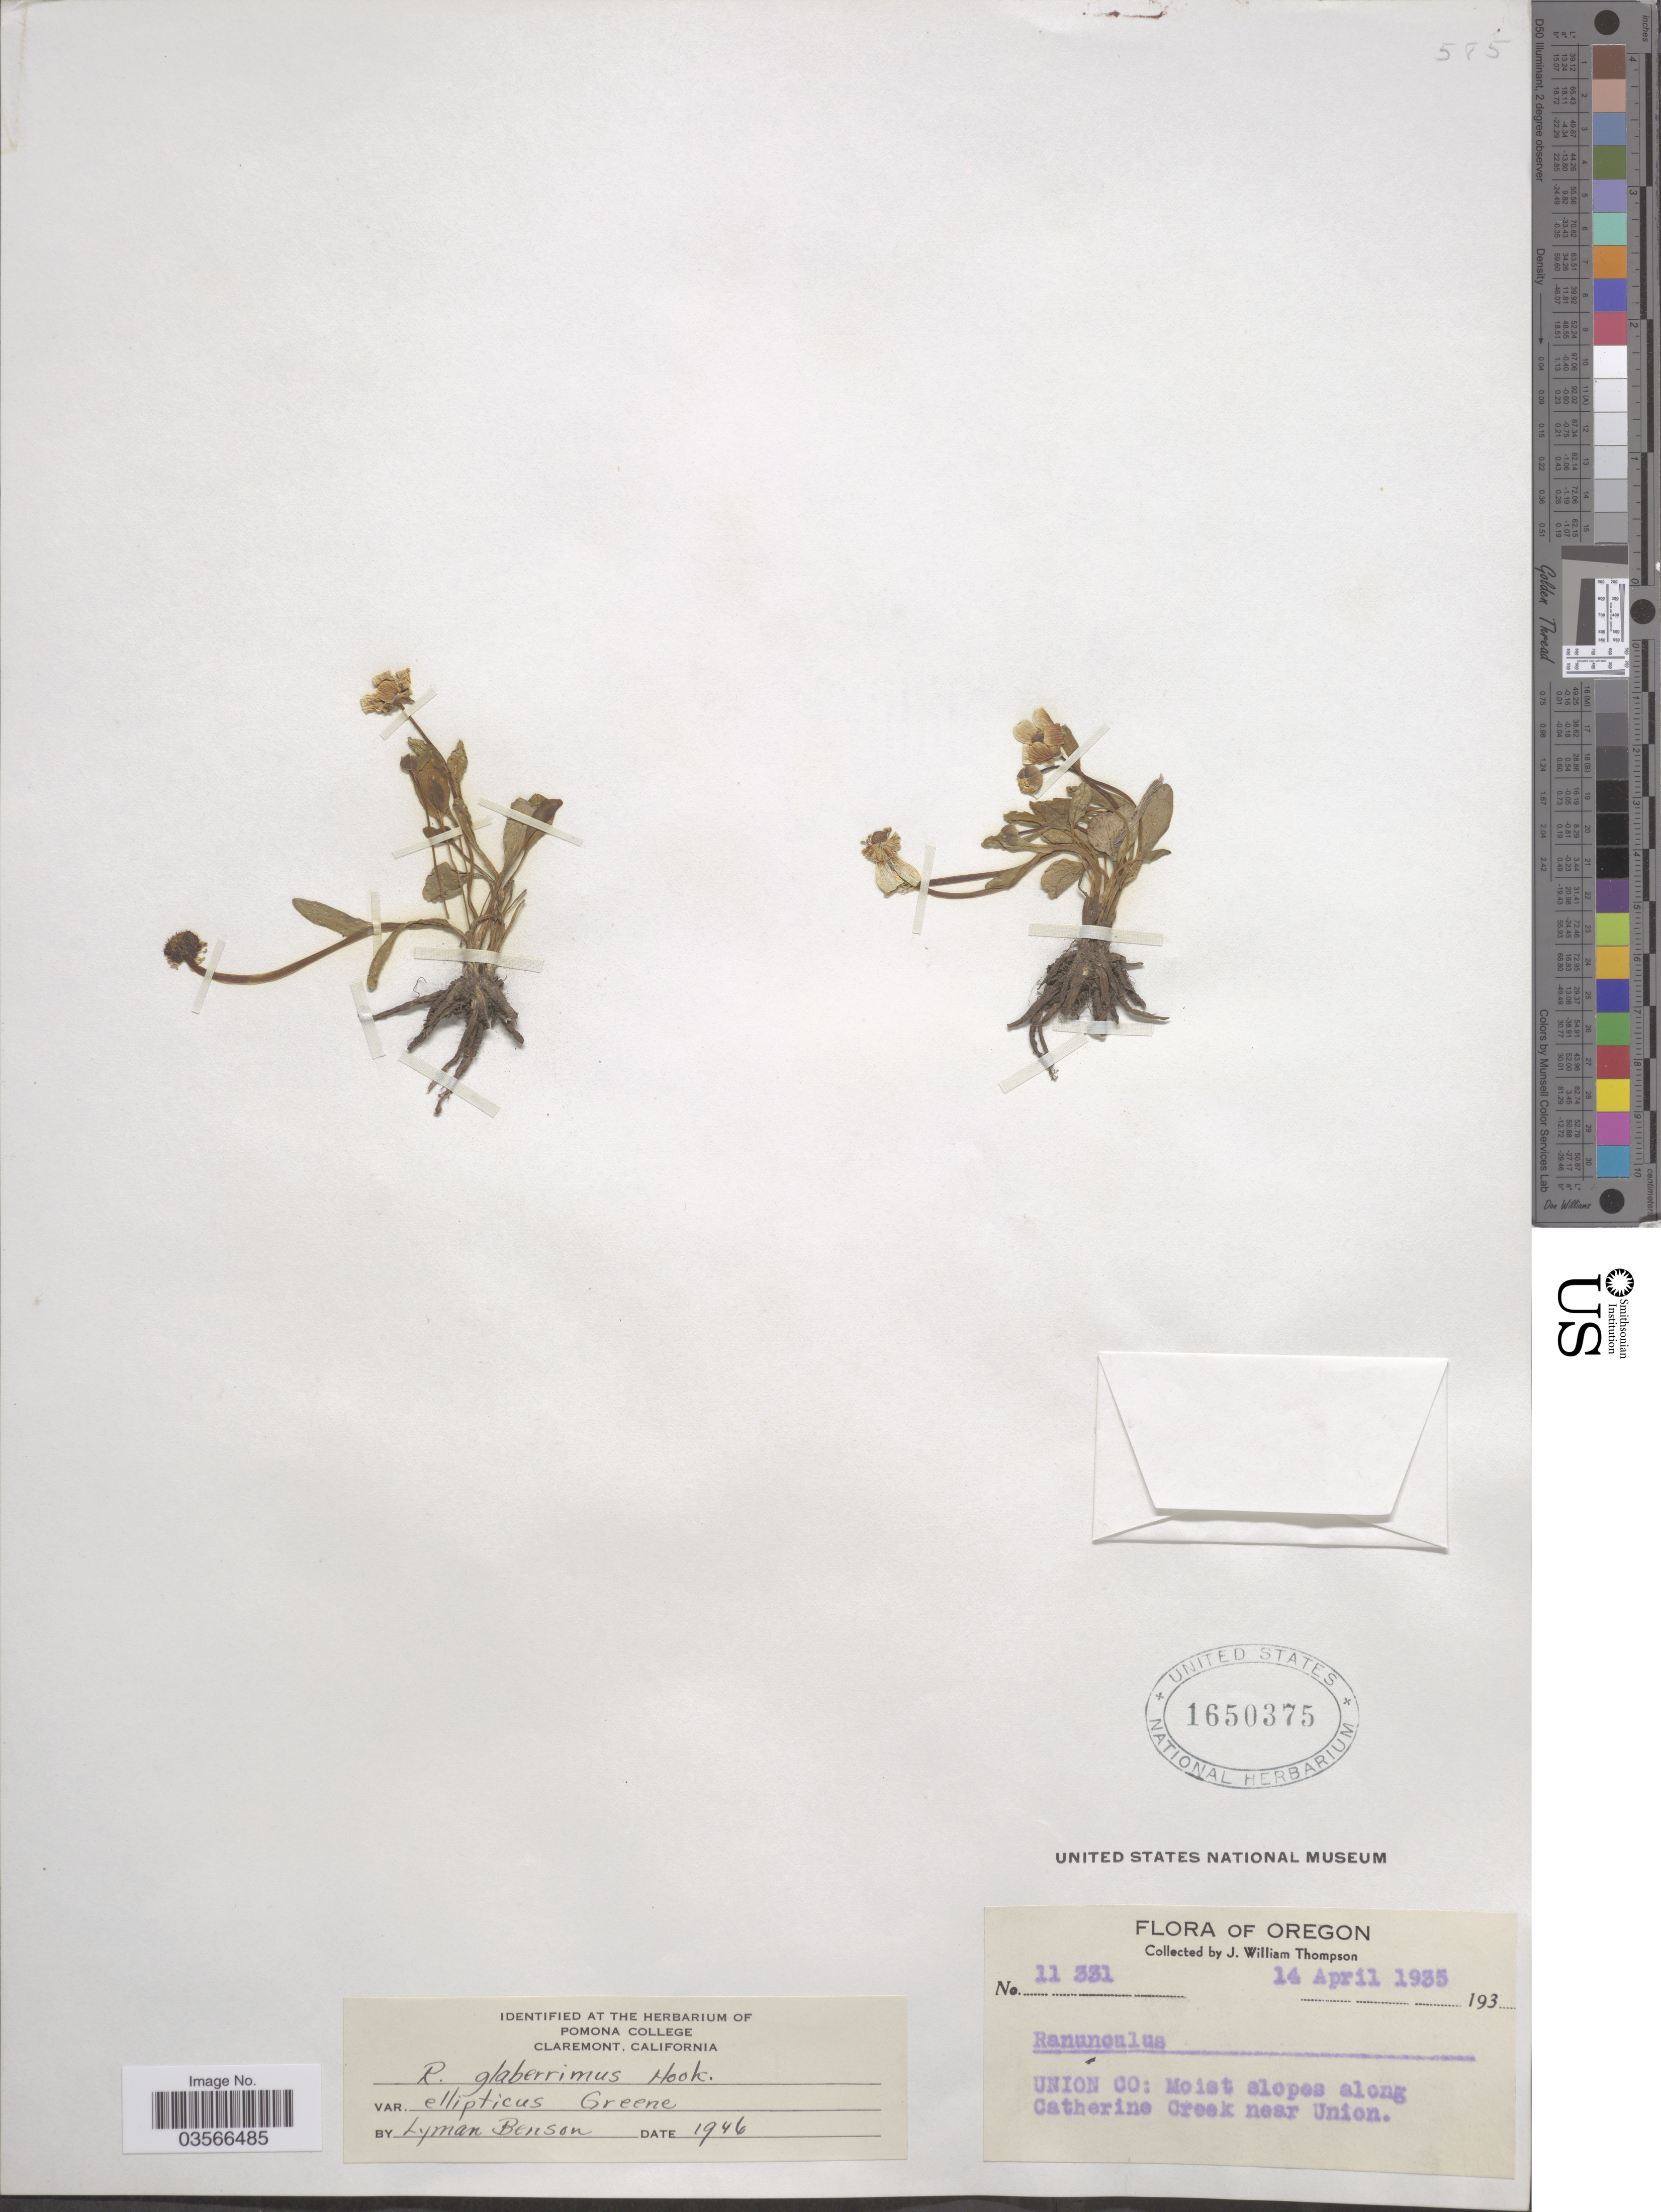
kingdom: Plantae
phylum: Tracheophyta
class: Magnoliopsida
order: Ranunculales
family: Ranunculaceae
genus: Ranunculus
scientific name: Ranunculus glaberrimus var. ellipticus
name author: (Greene) Greene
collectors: J. W. Thompson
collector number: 11 331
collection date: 1935-04-14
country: United States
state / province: Oregon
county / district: Union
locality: Union Co: Moist slopes along Catherine Creek near Union.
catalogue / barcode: US 1650375